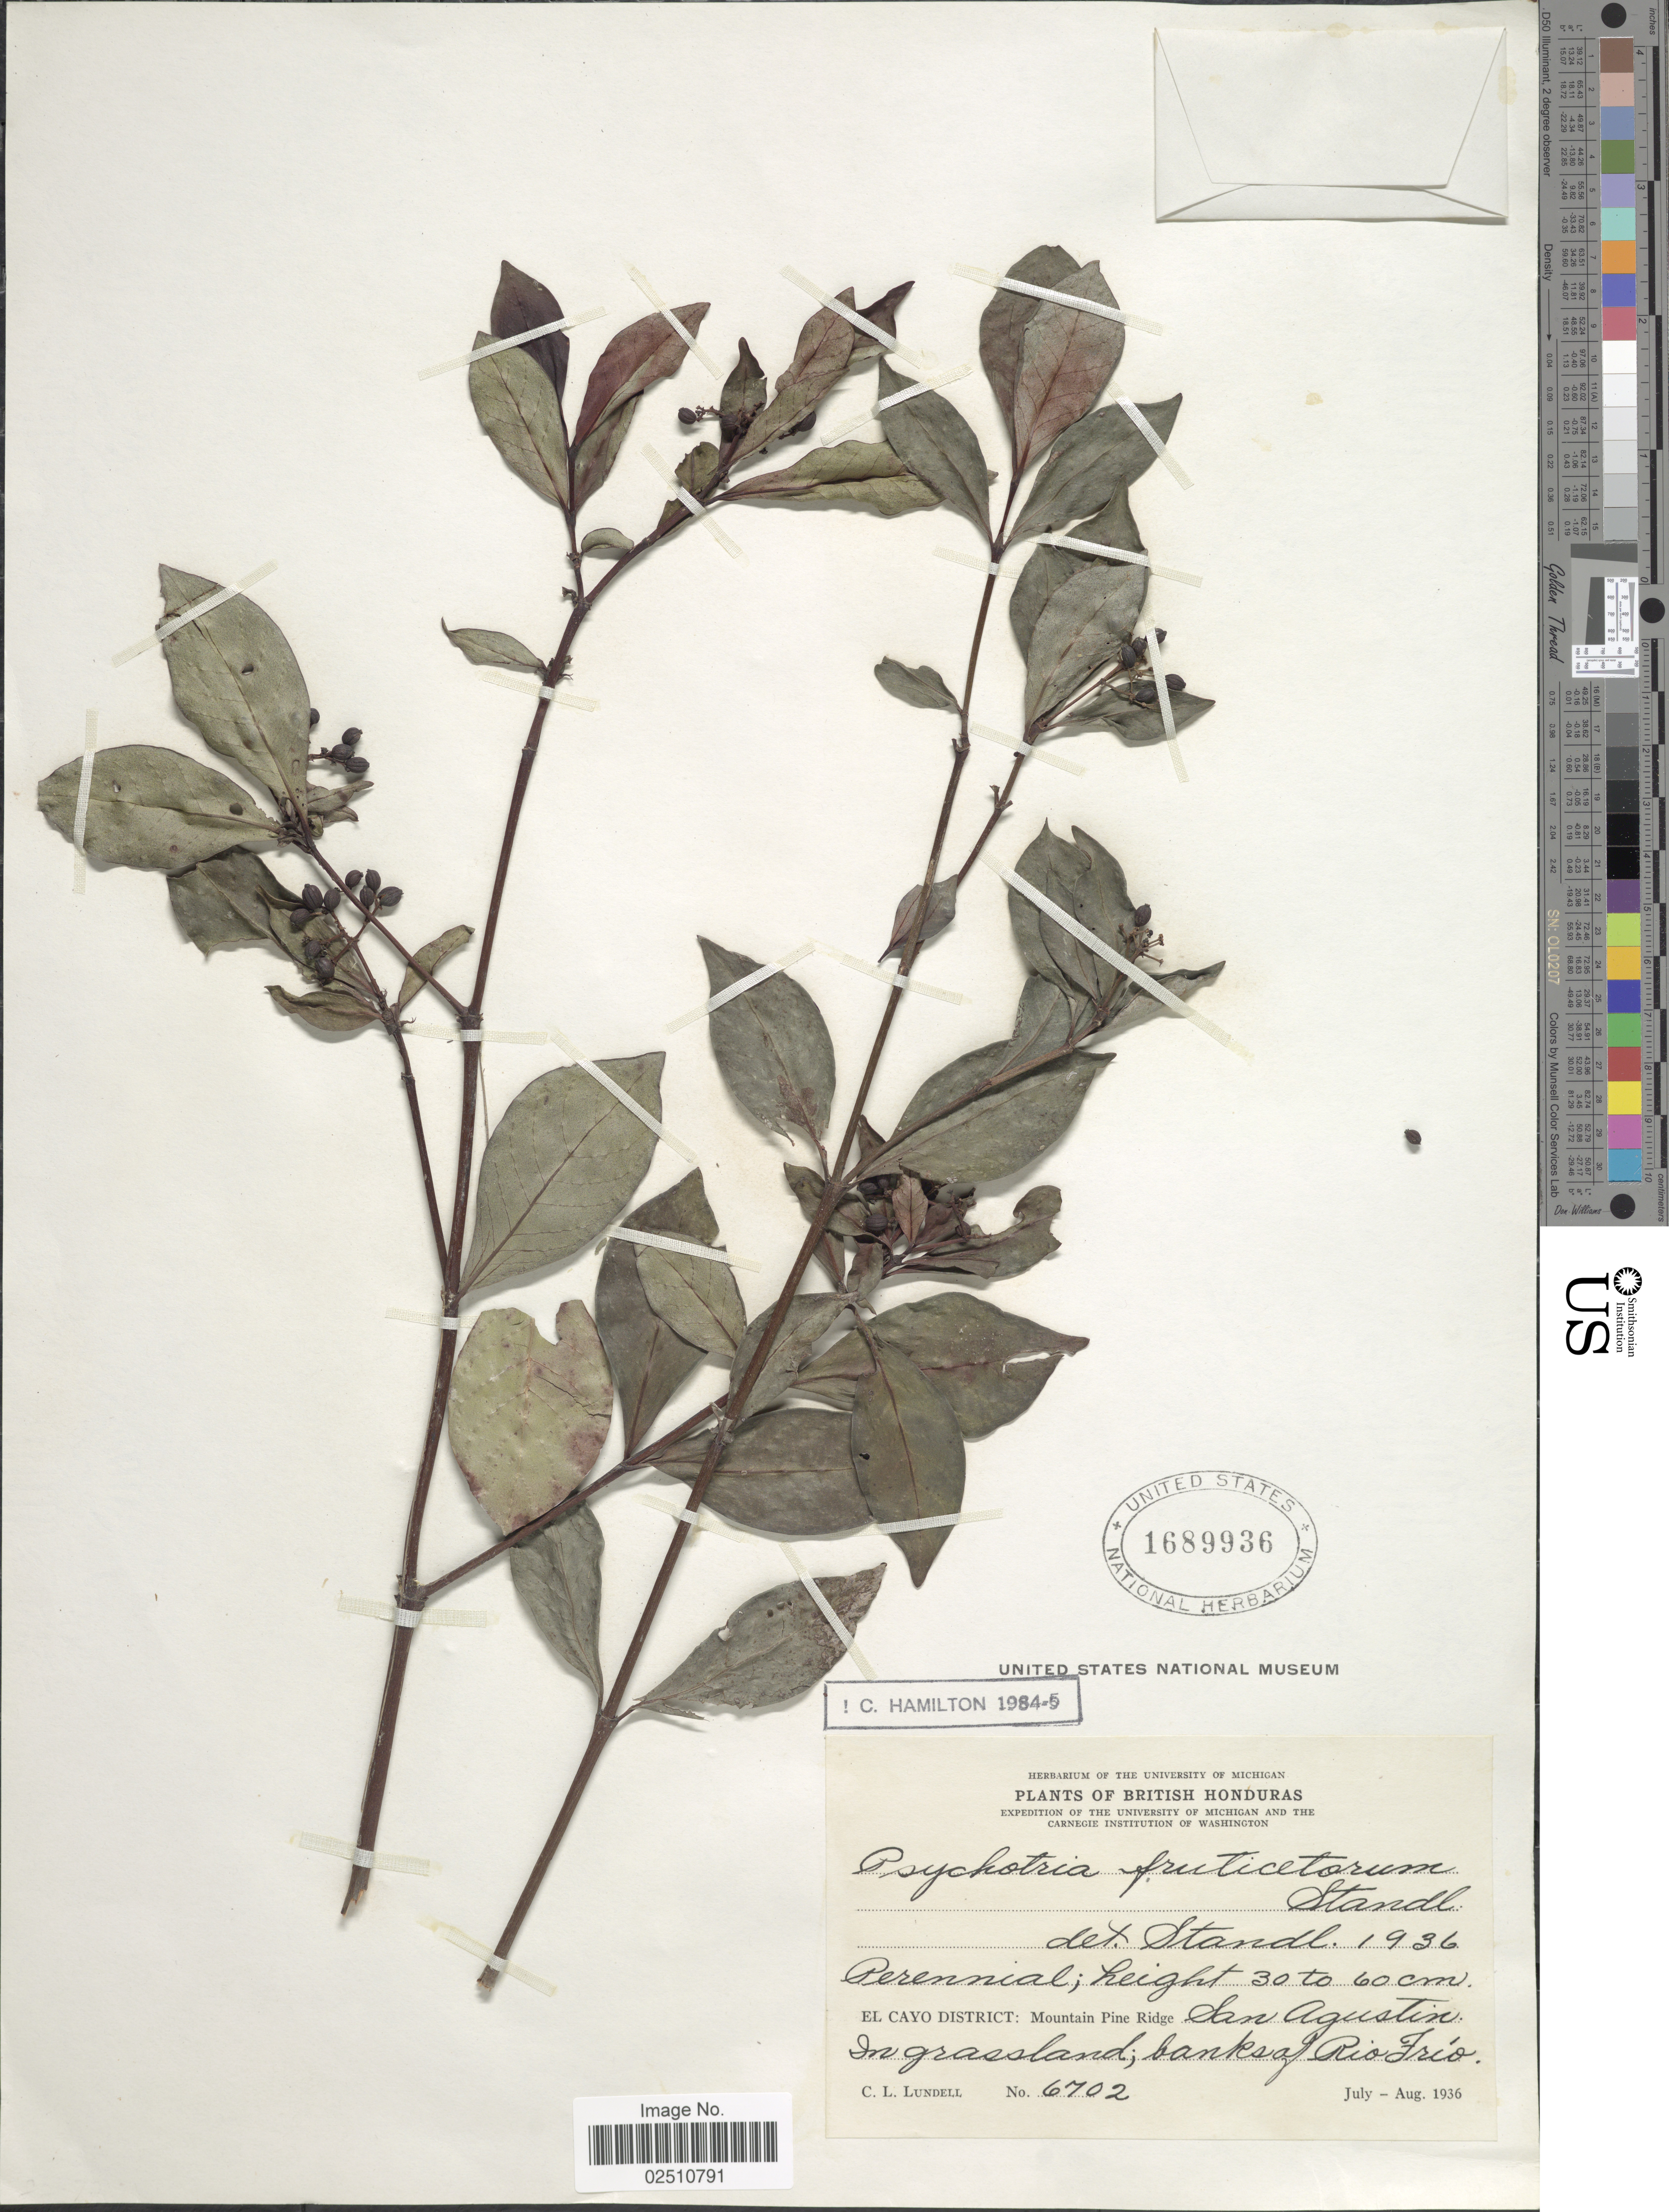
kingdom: Plantae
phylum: Tracheophyta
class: Magnoliopsida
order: Gentianales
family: Rubiaceae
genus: Psychotria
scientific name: Psychotria fruticetorum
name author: Standl.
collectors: C. L. Lundell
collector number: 6702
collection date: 1936-07/1936-08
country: Belize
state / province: Cayo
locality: British Honduras, El Cayo District: Mountain Pine Ridge San Augustin, in grassland; banks of Rio Frio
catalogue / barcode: US 1689936